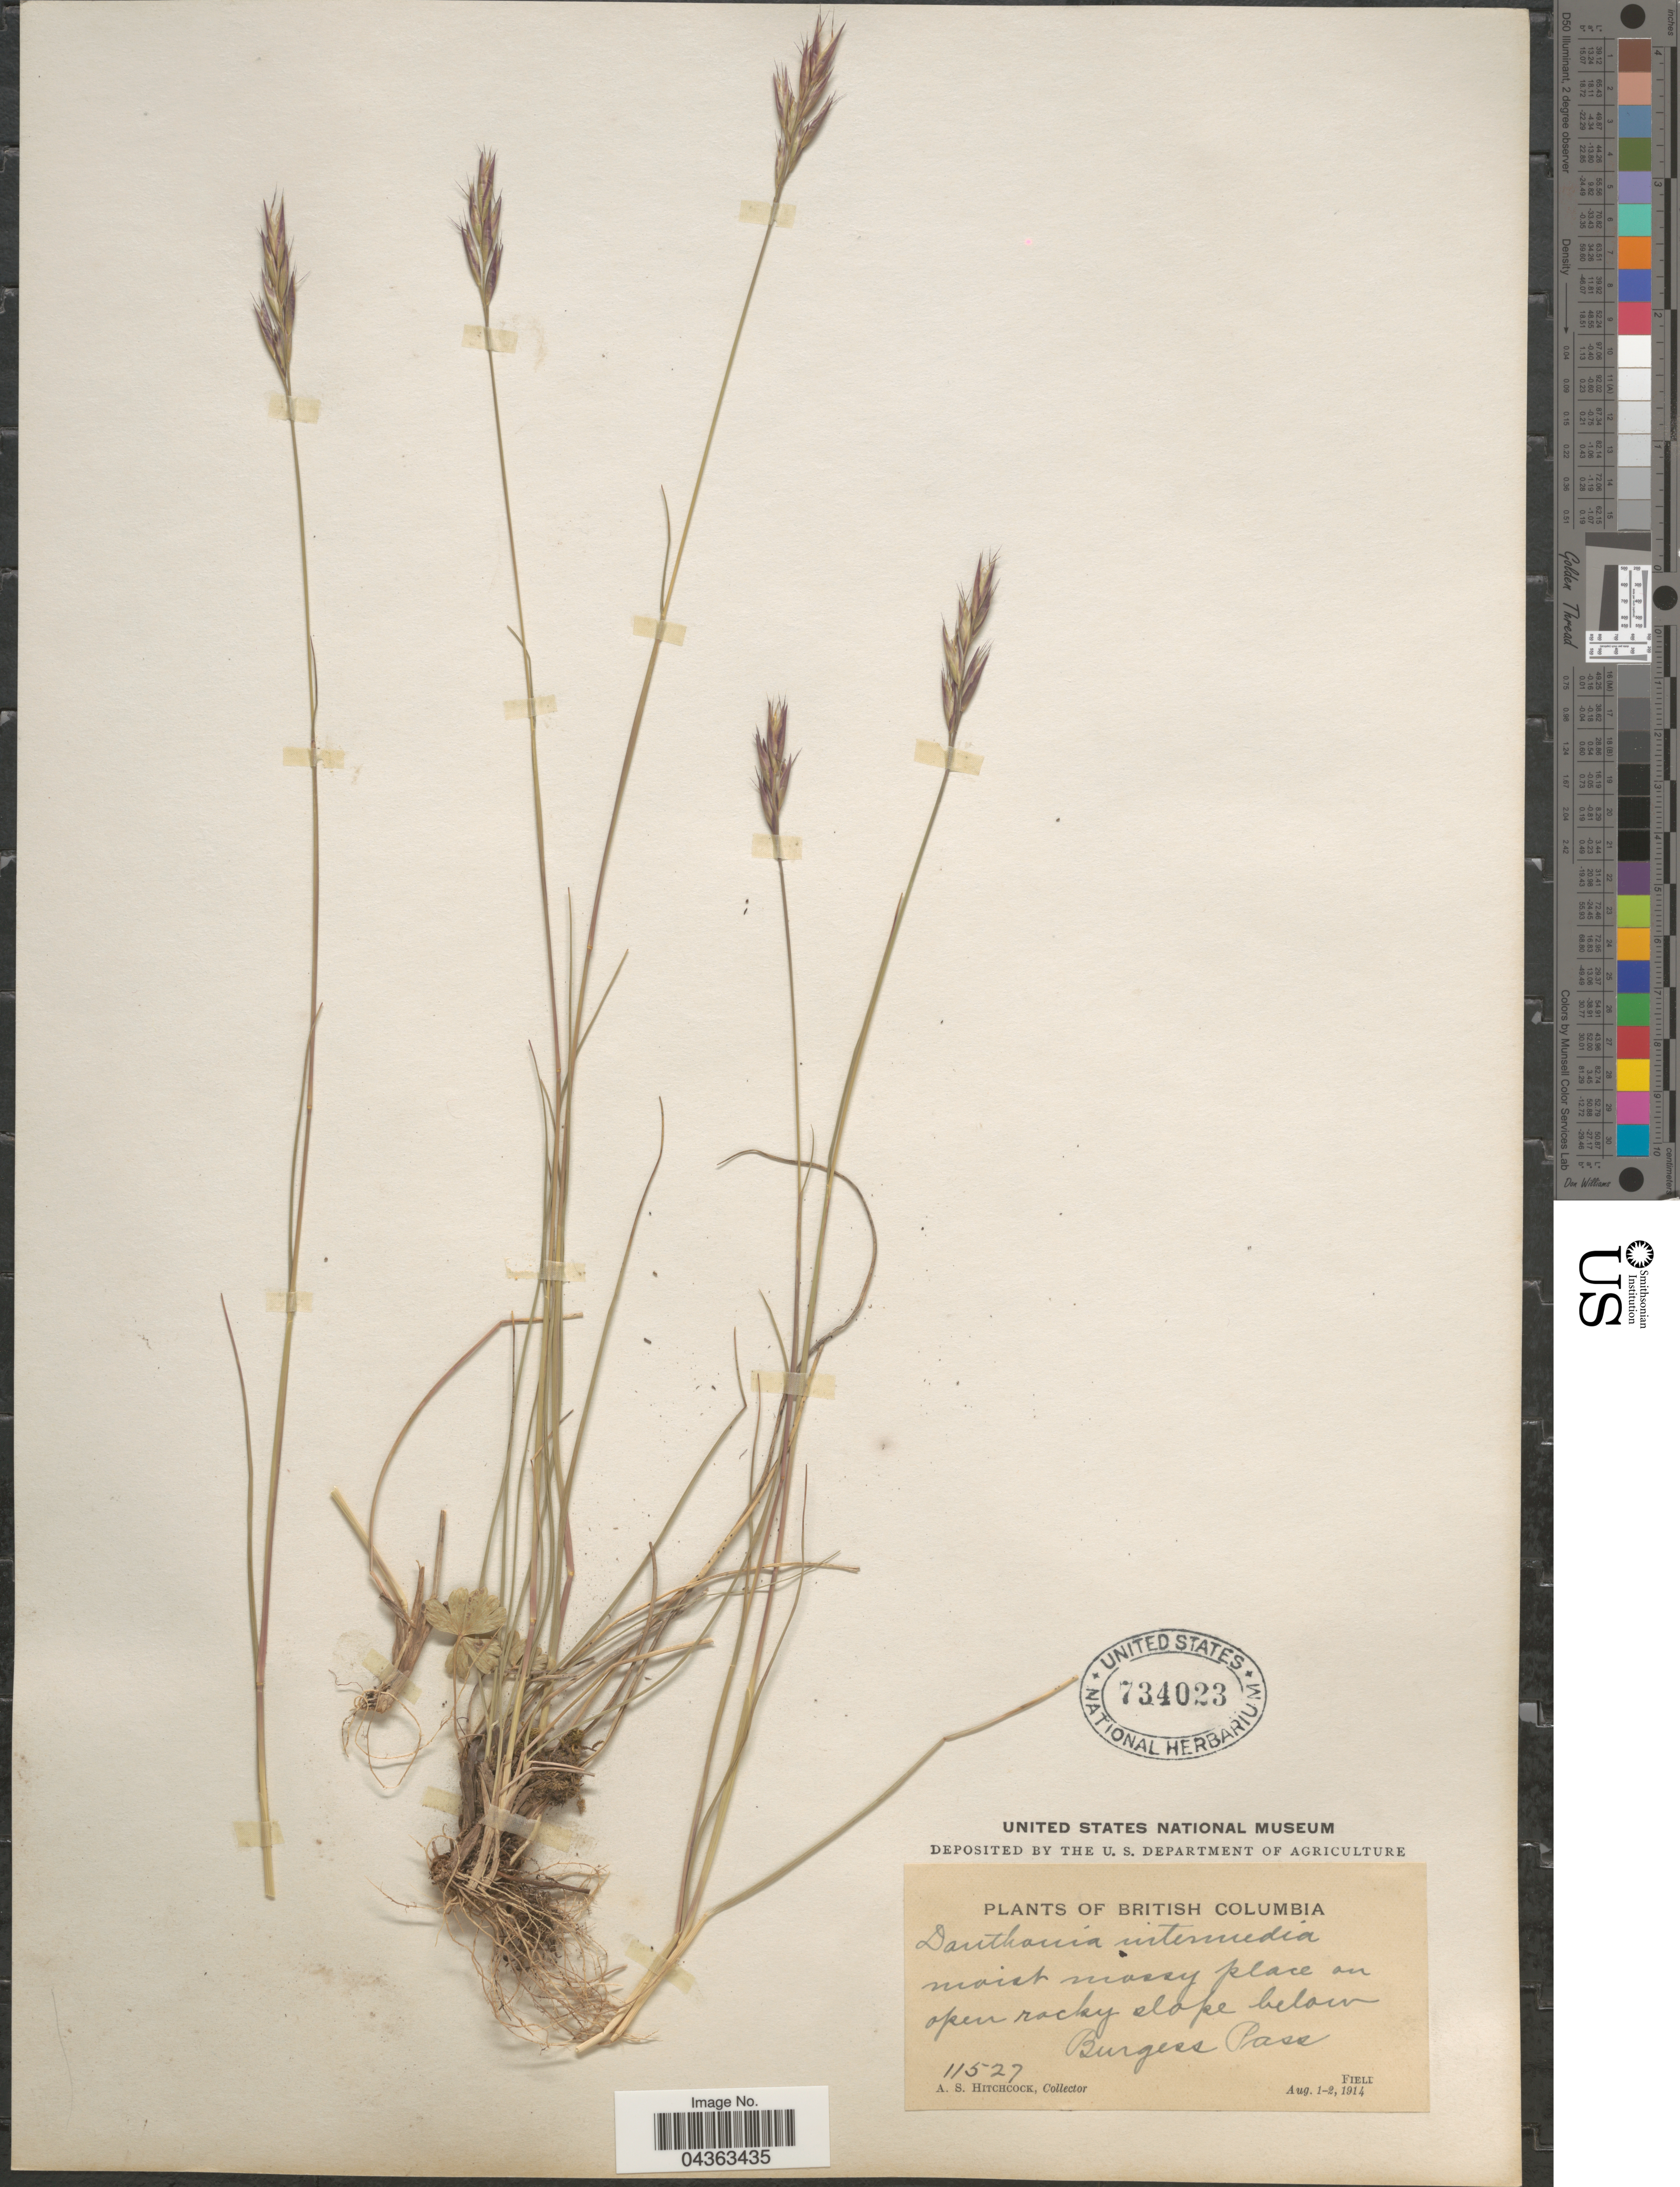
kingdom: Plantae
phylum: Tracheophyta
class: Liliopsida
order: Poales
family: Poaceae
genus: Danthonia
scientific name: Danthonia intermedia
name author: Vasey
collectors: A. S. Hitchcock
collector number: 11527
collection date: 1914-08-01/1914-08-02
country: Canada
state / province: British Columbia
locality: Moist mossy place on open rocky slope below Burgess Pass, Field.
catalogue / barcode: US 734023